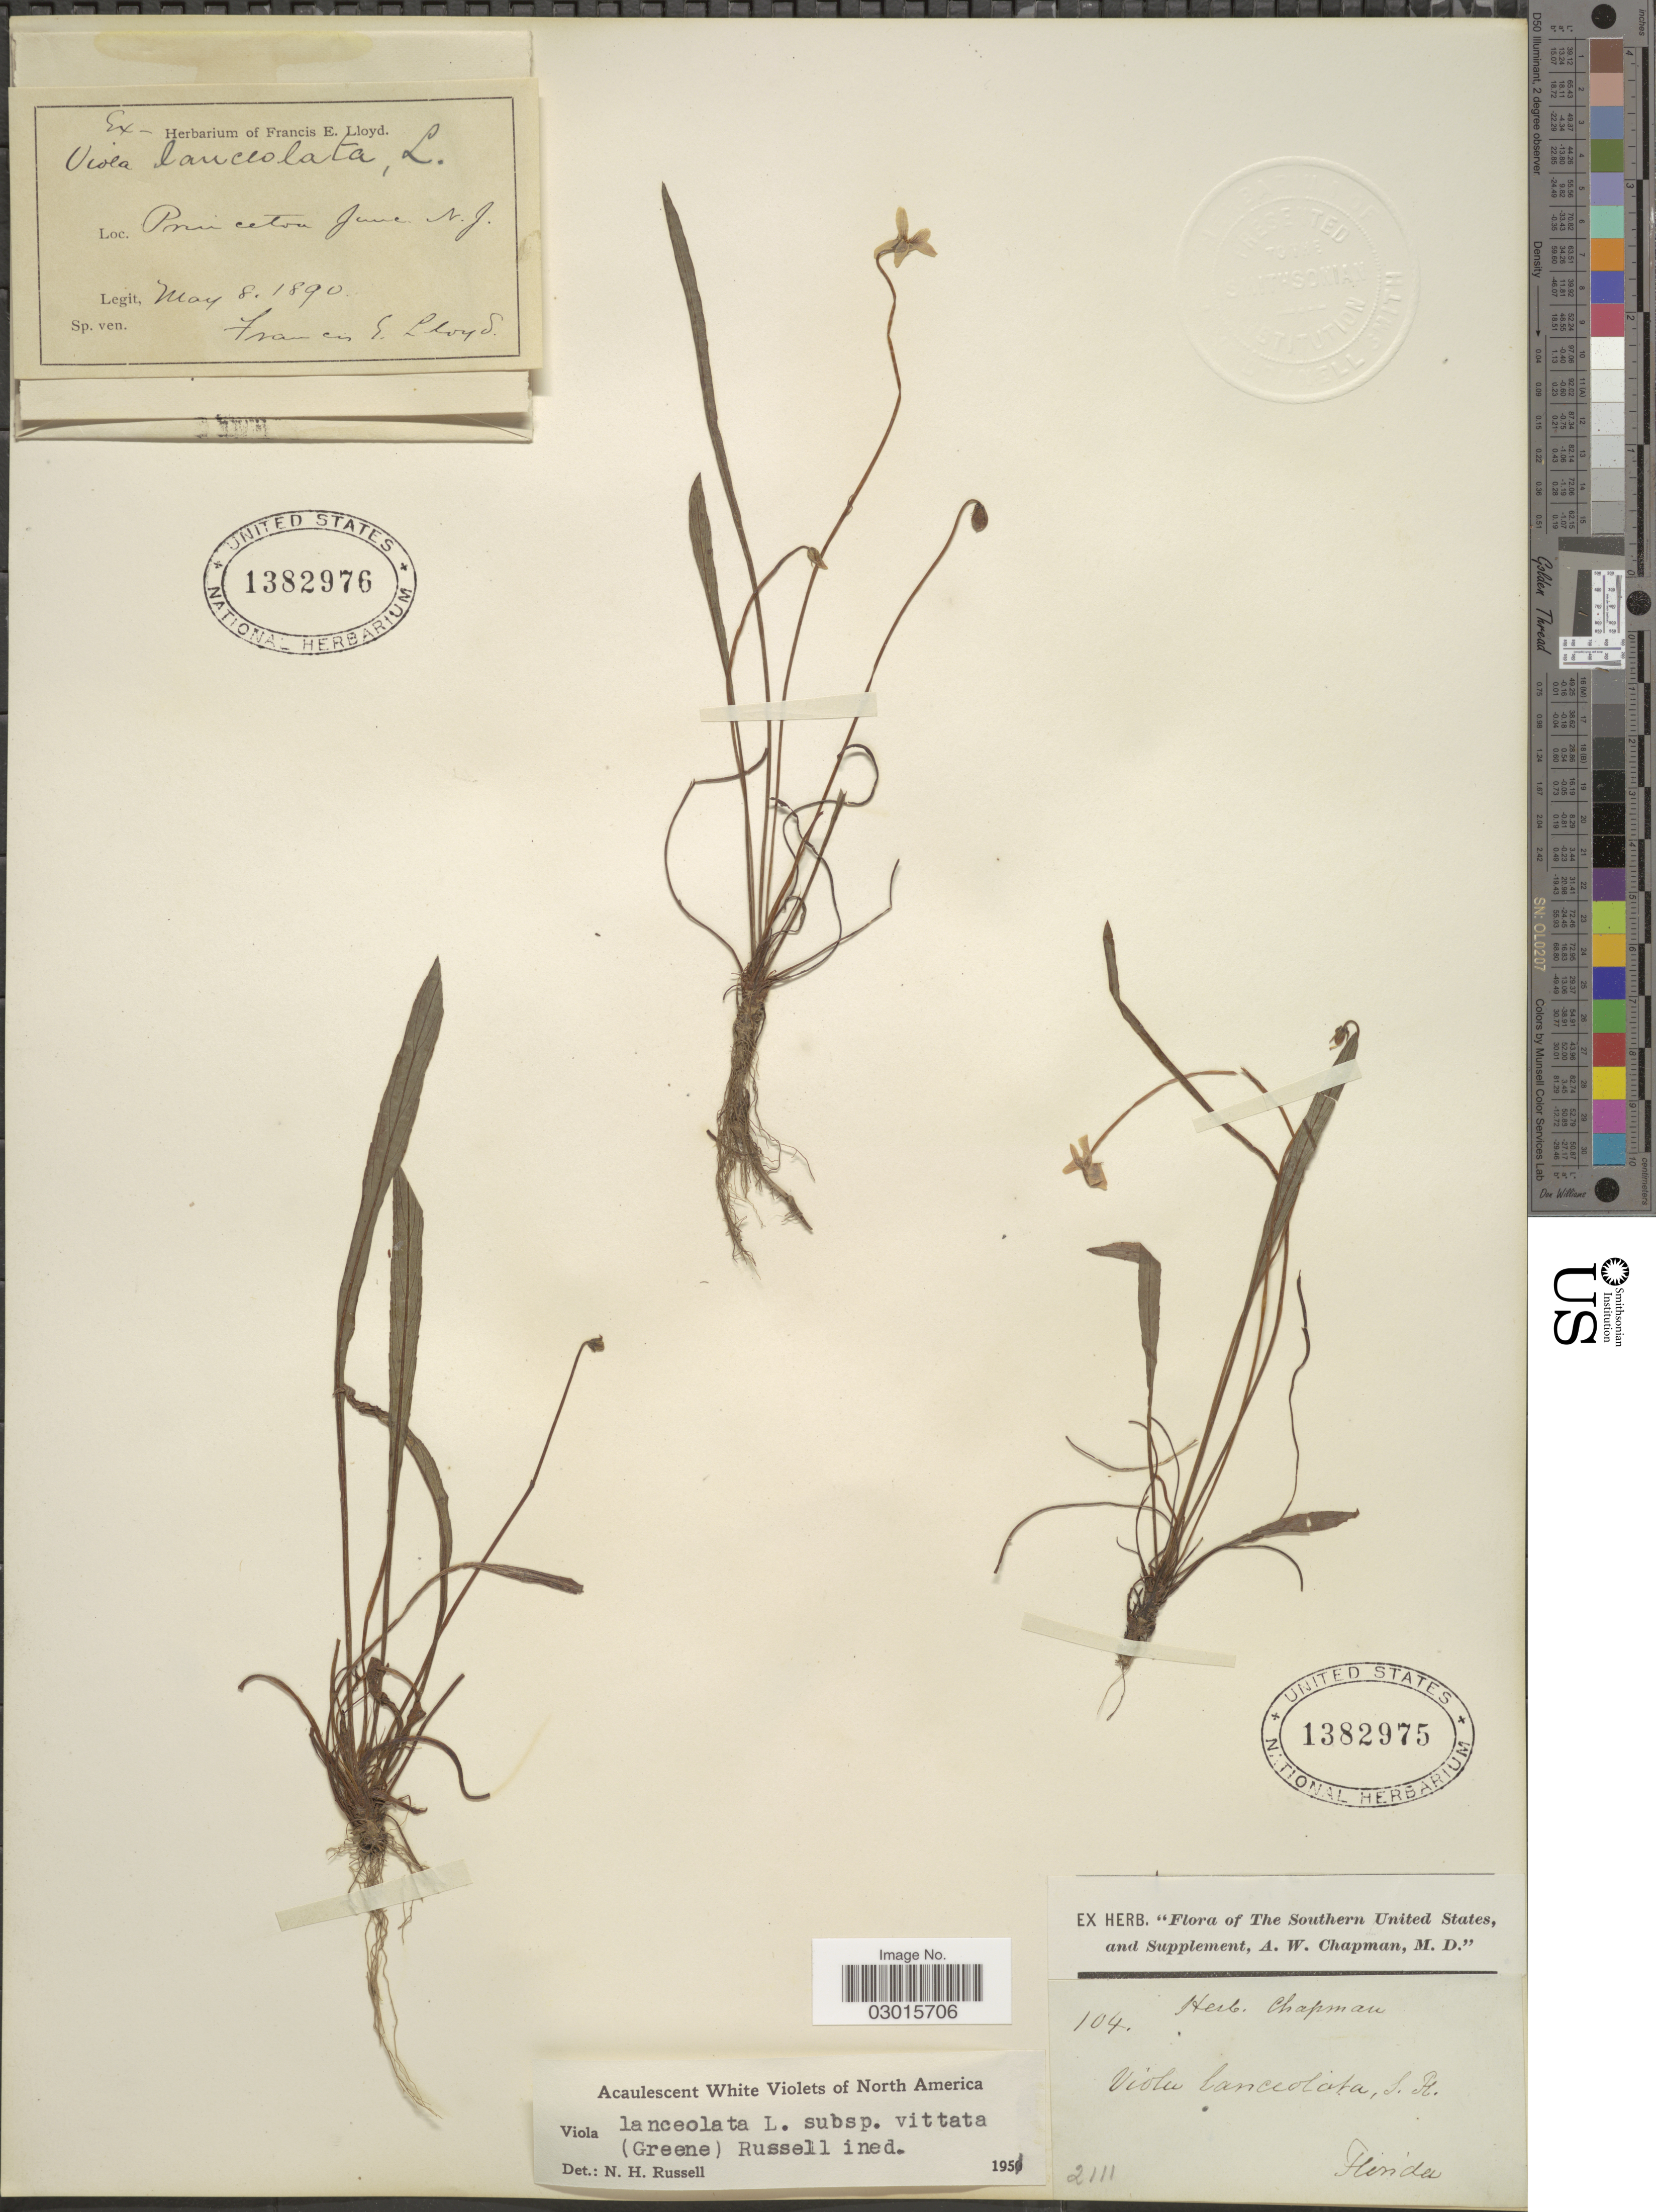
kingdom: Plantae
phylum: Tracheophyta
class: Magnoliopsida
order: Malpighiales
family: Violaceae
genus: Viola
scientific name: Viola lanceolata subsp. vittata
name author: (Greene) N. H. Russell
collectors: Lloyd, C. E.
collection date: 1890-05-08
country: United States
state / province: New Jersey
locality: Princeton Junc. N. J.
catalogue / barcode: US 1382976